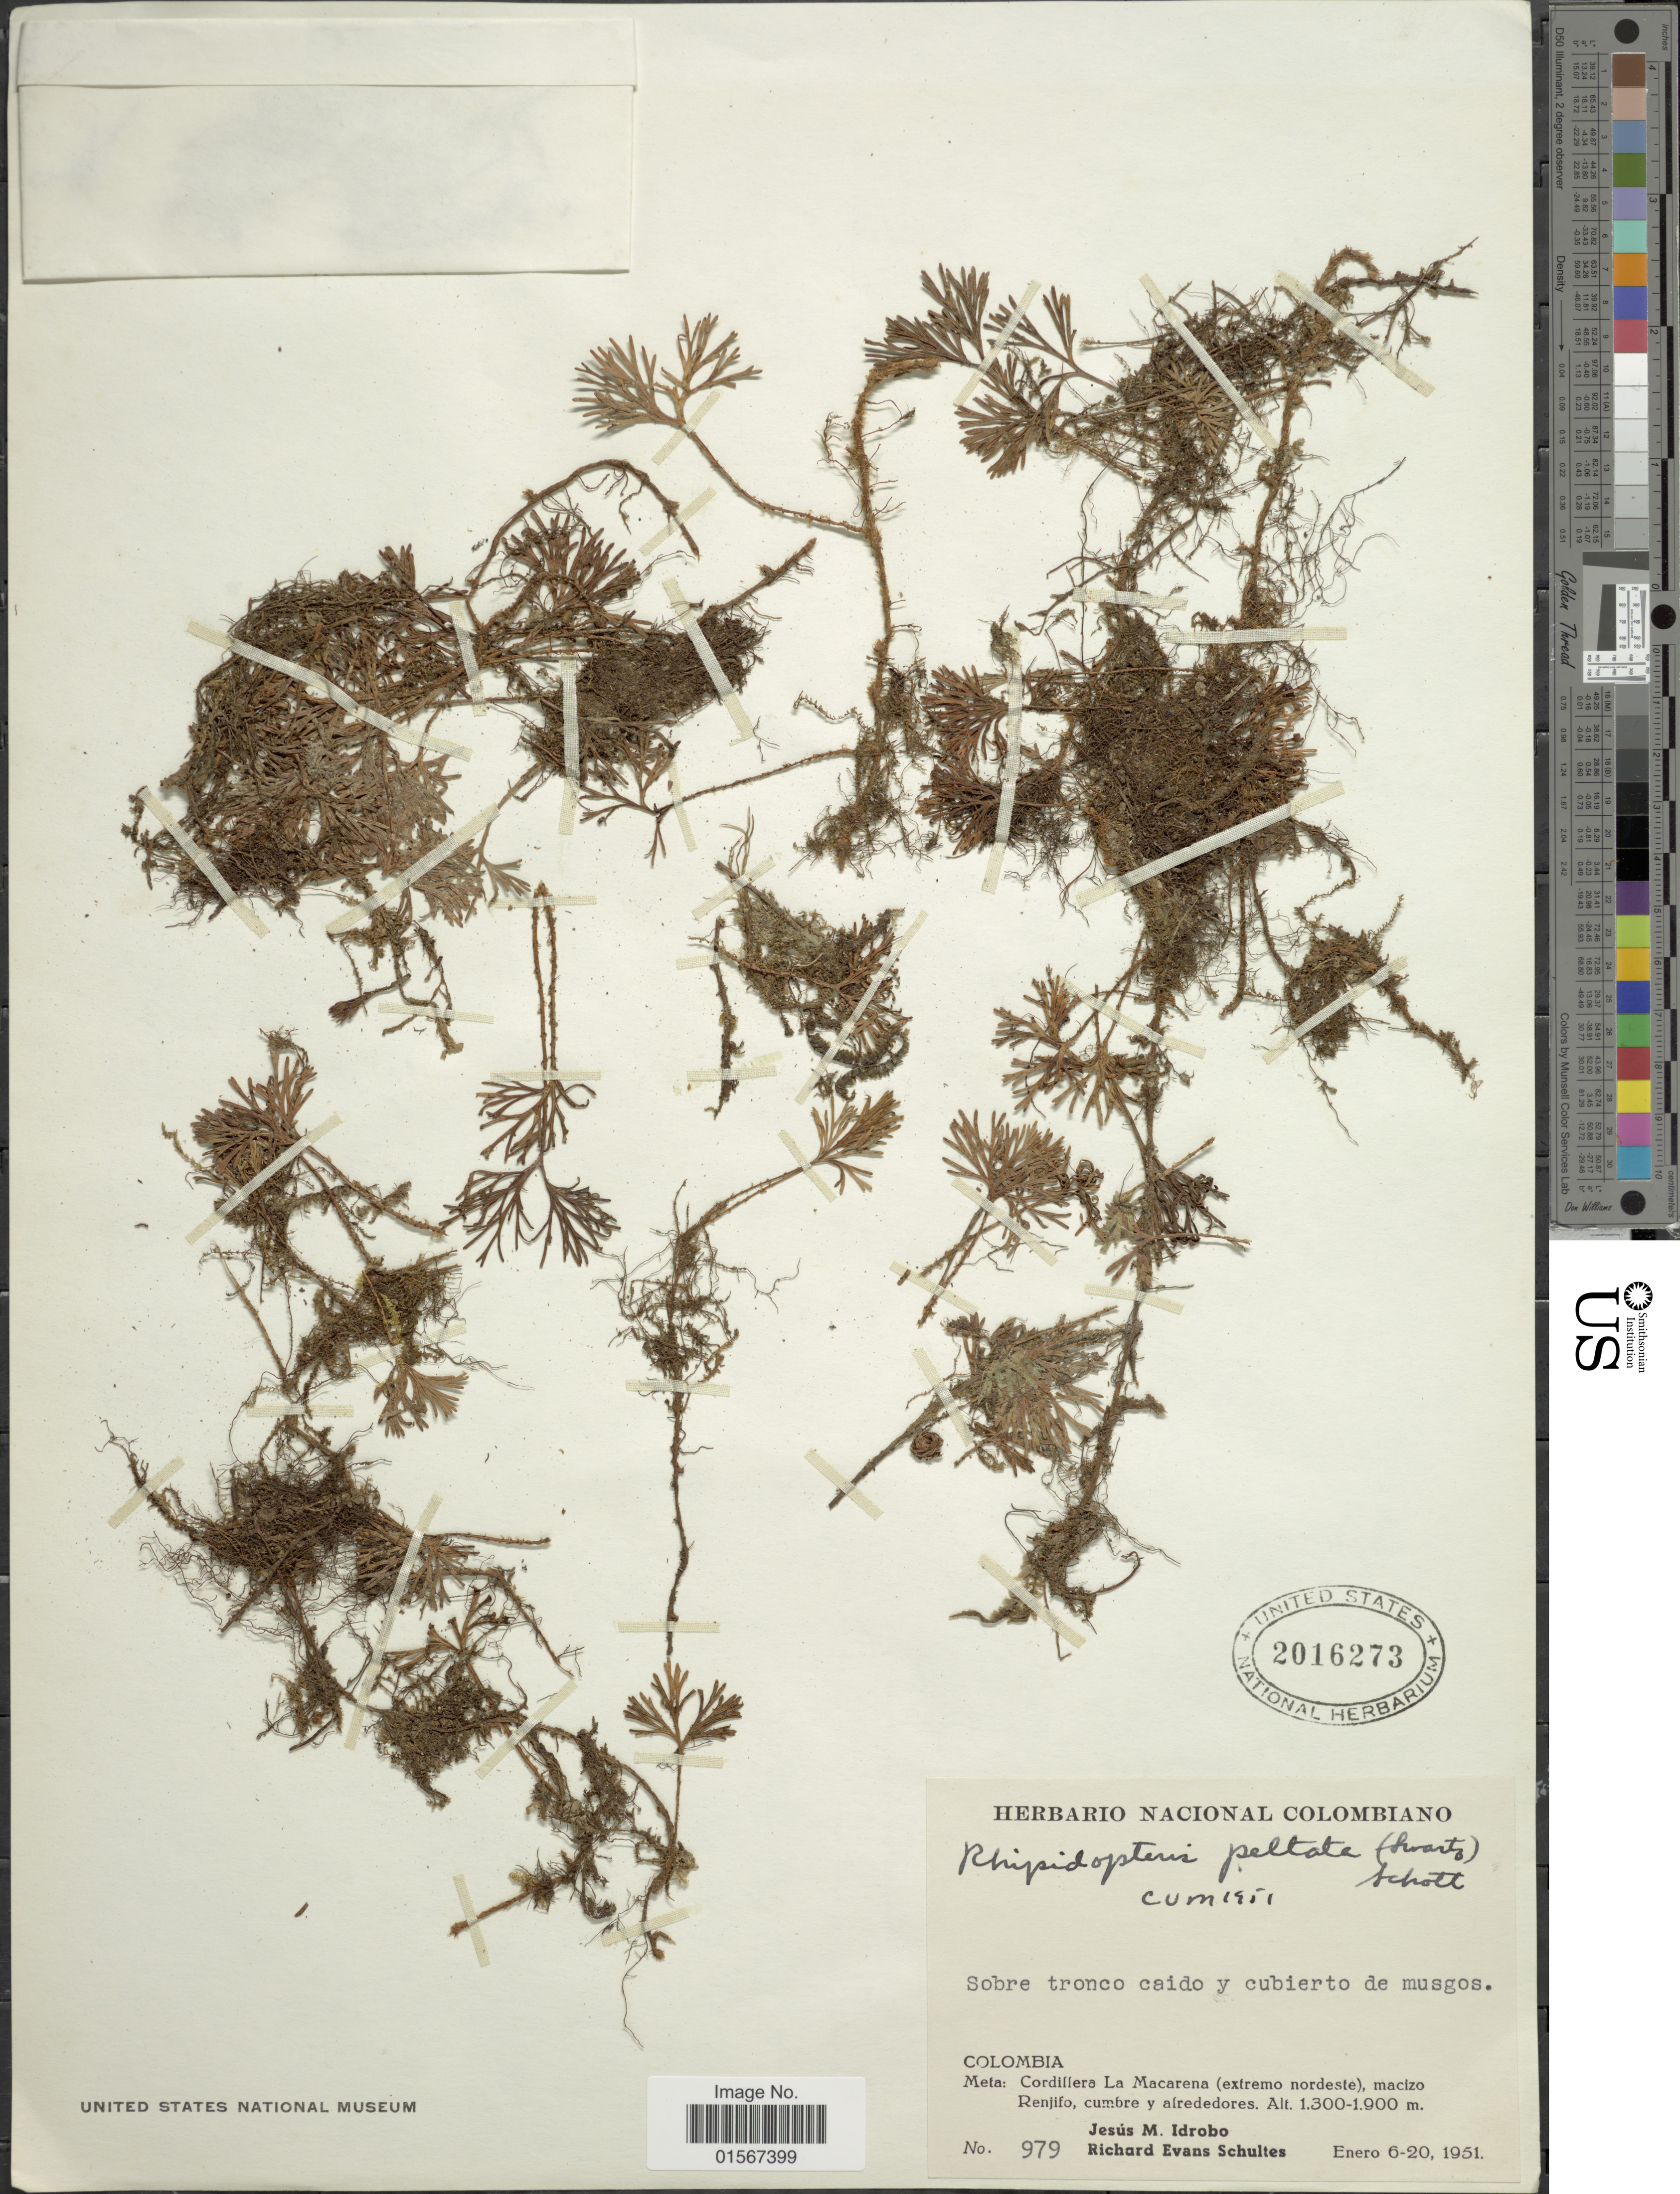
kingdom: Plantae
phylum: Tracheophyta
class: Polypodiopsida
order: Polypodiales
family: Dryopteridaceae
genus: Elaphoglossum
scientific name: Elaphoglossum peltatum f. peltatum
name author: (Sw.) Urb.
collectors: J. M. Idrobo & R. E. Schultes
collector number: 979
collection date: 1951-01-06/1951-01-20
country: Colombia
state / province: Meta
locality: Colombia, Meta: Cordillera La Macarena (extremo nordeste), macizo Renjifo, cumbre y alrededores.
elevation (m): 1300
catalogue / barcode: US 2016273